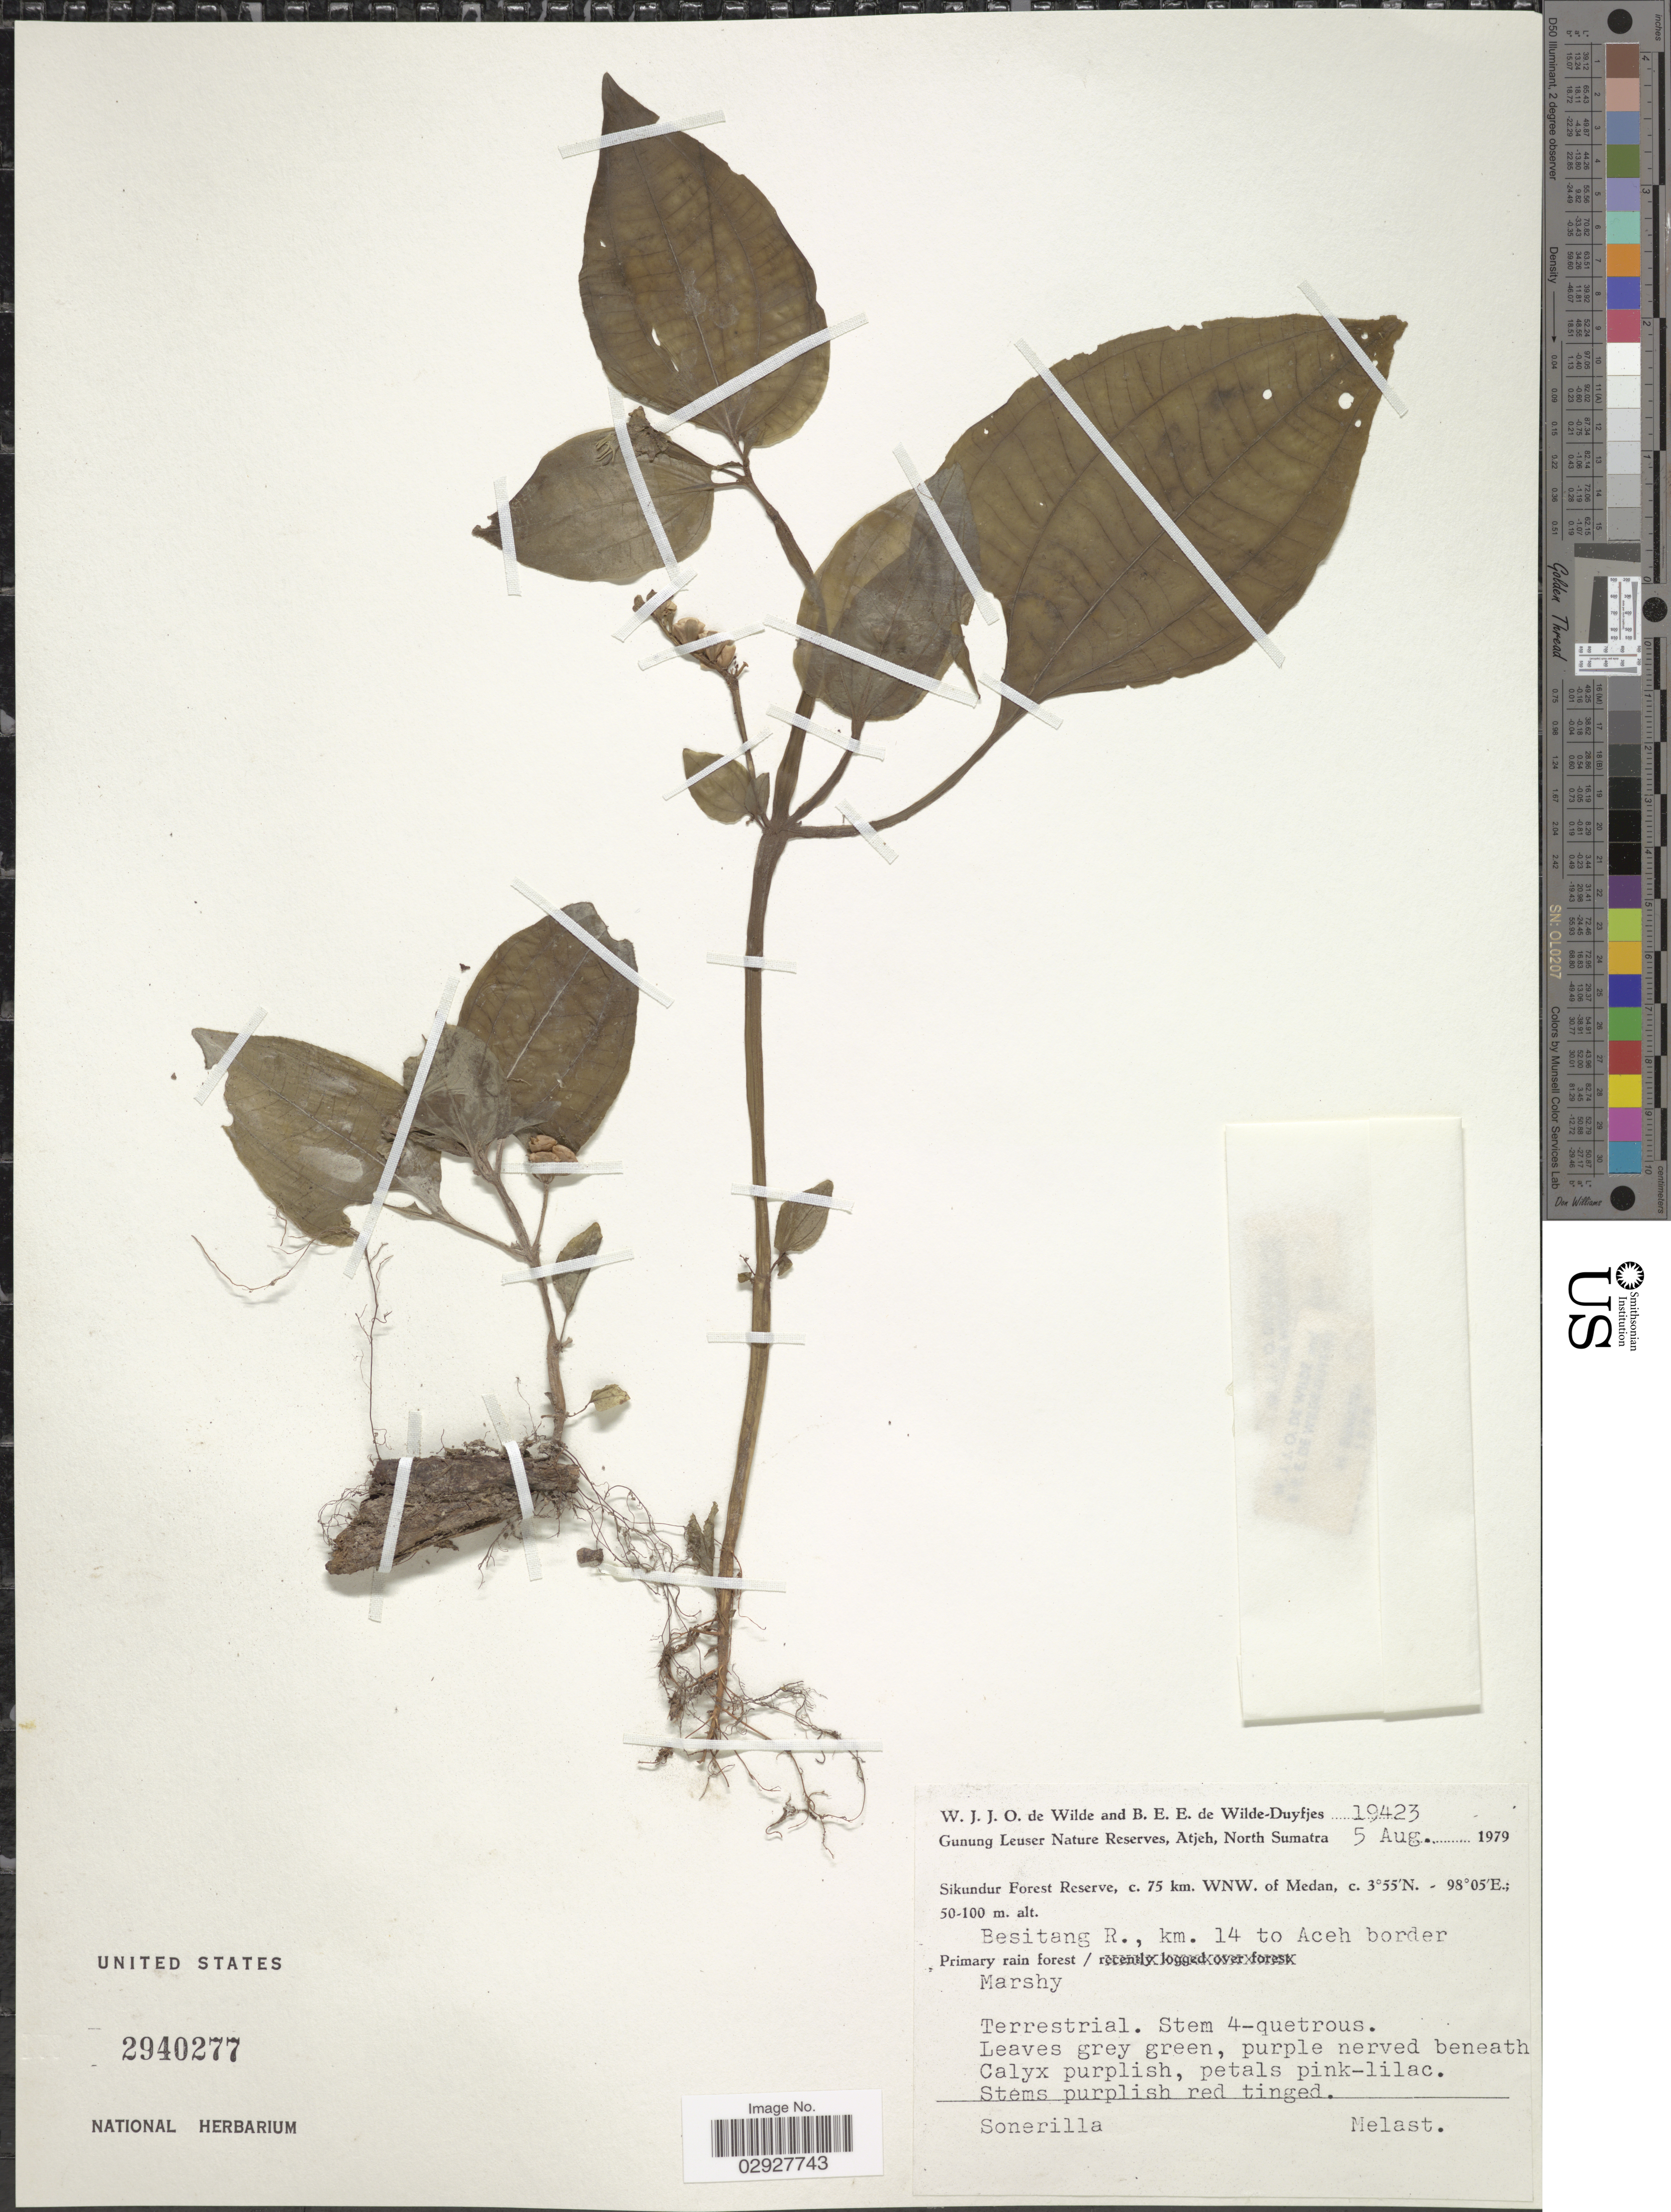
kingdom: Plantae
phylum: Tracheophyta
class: Magnoliopsida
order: Myrtales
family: Melastomataceae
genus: Sonerila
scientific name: Sonerila sp.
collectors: W. J. de Wilde & B. E. de Wilde-Duyfjes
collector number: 19423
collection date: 1979-08-05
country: Indonesia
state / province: Sumatra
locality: Gunung Leuser Nature Reserve, Atjeh, North Sumatra. Sikundur Forest Reserve, c. 75 km. WNW. of Medan. Besitang R., km. 14 to Aceh border.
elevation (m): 50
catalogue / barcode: US 2940277